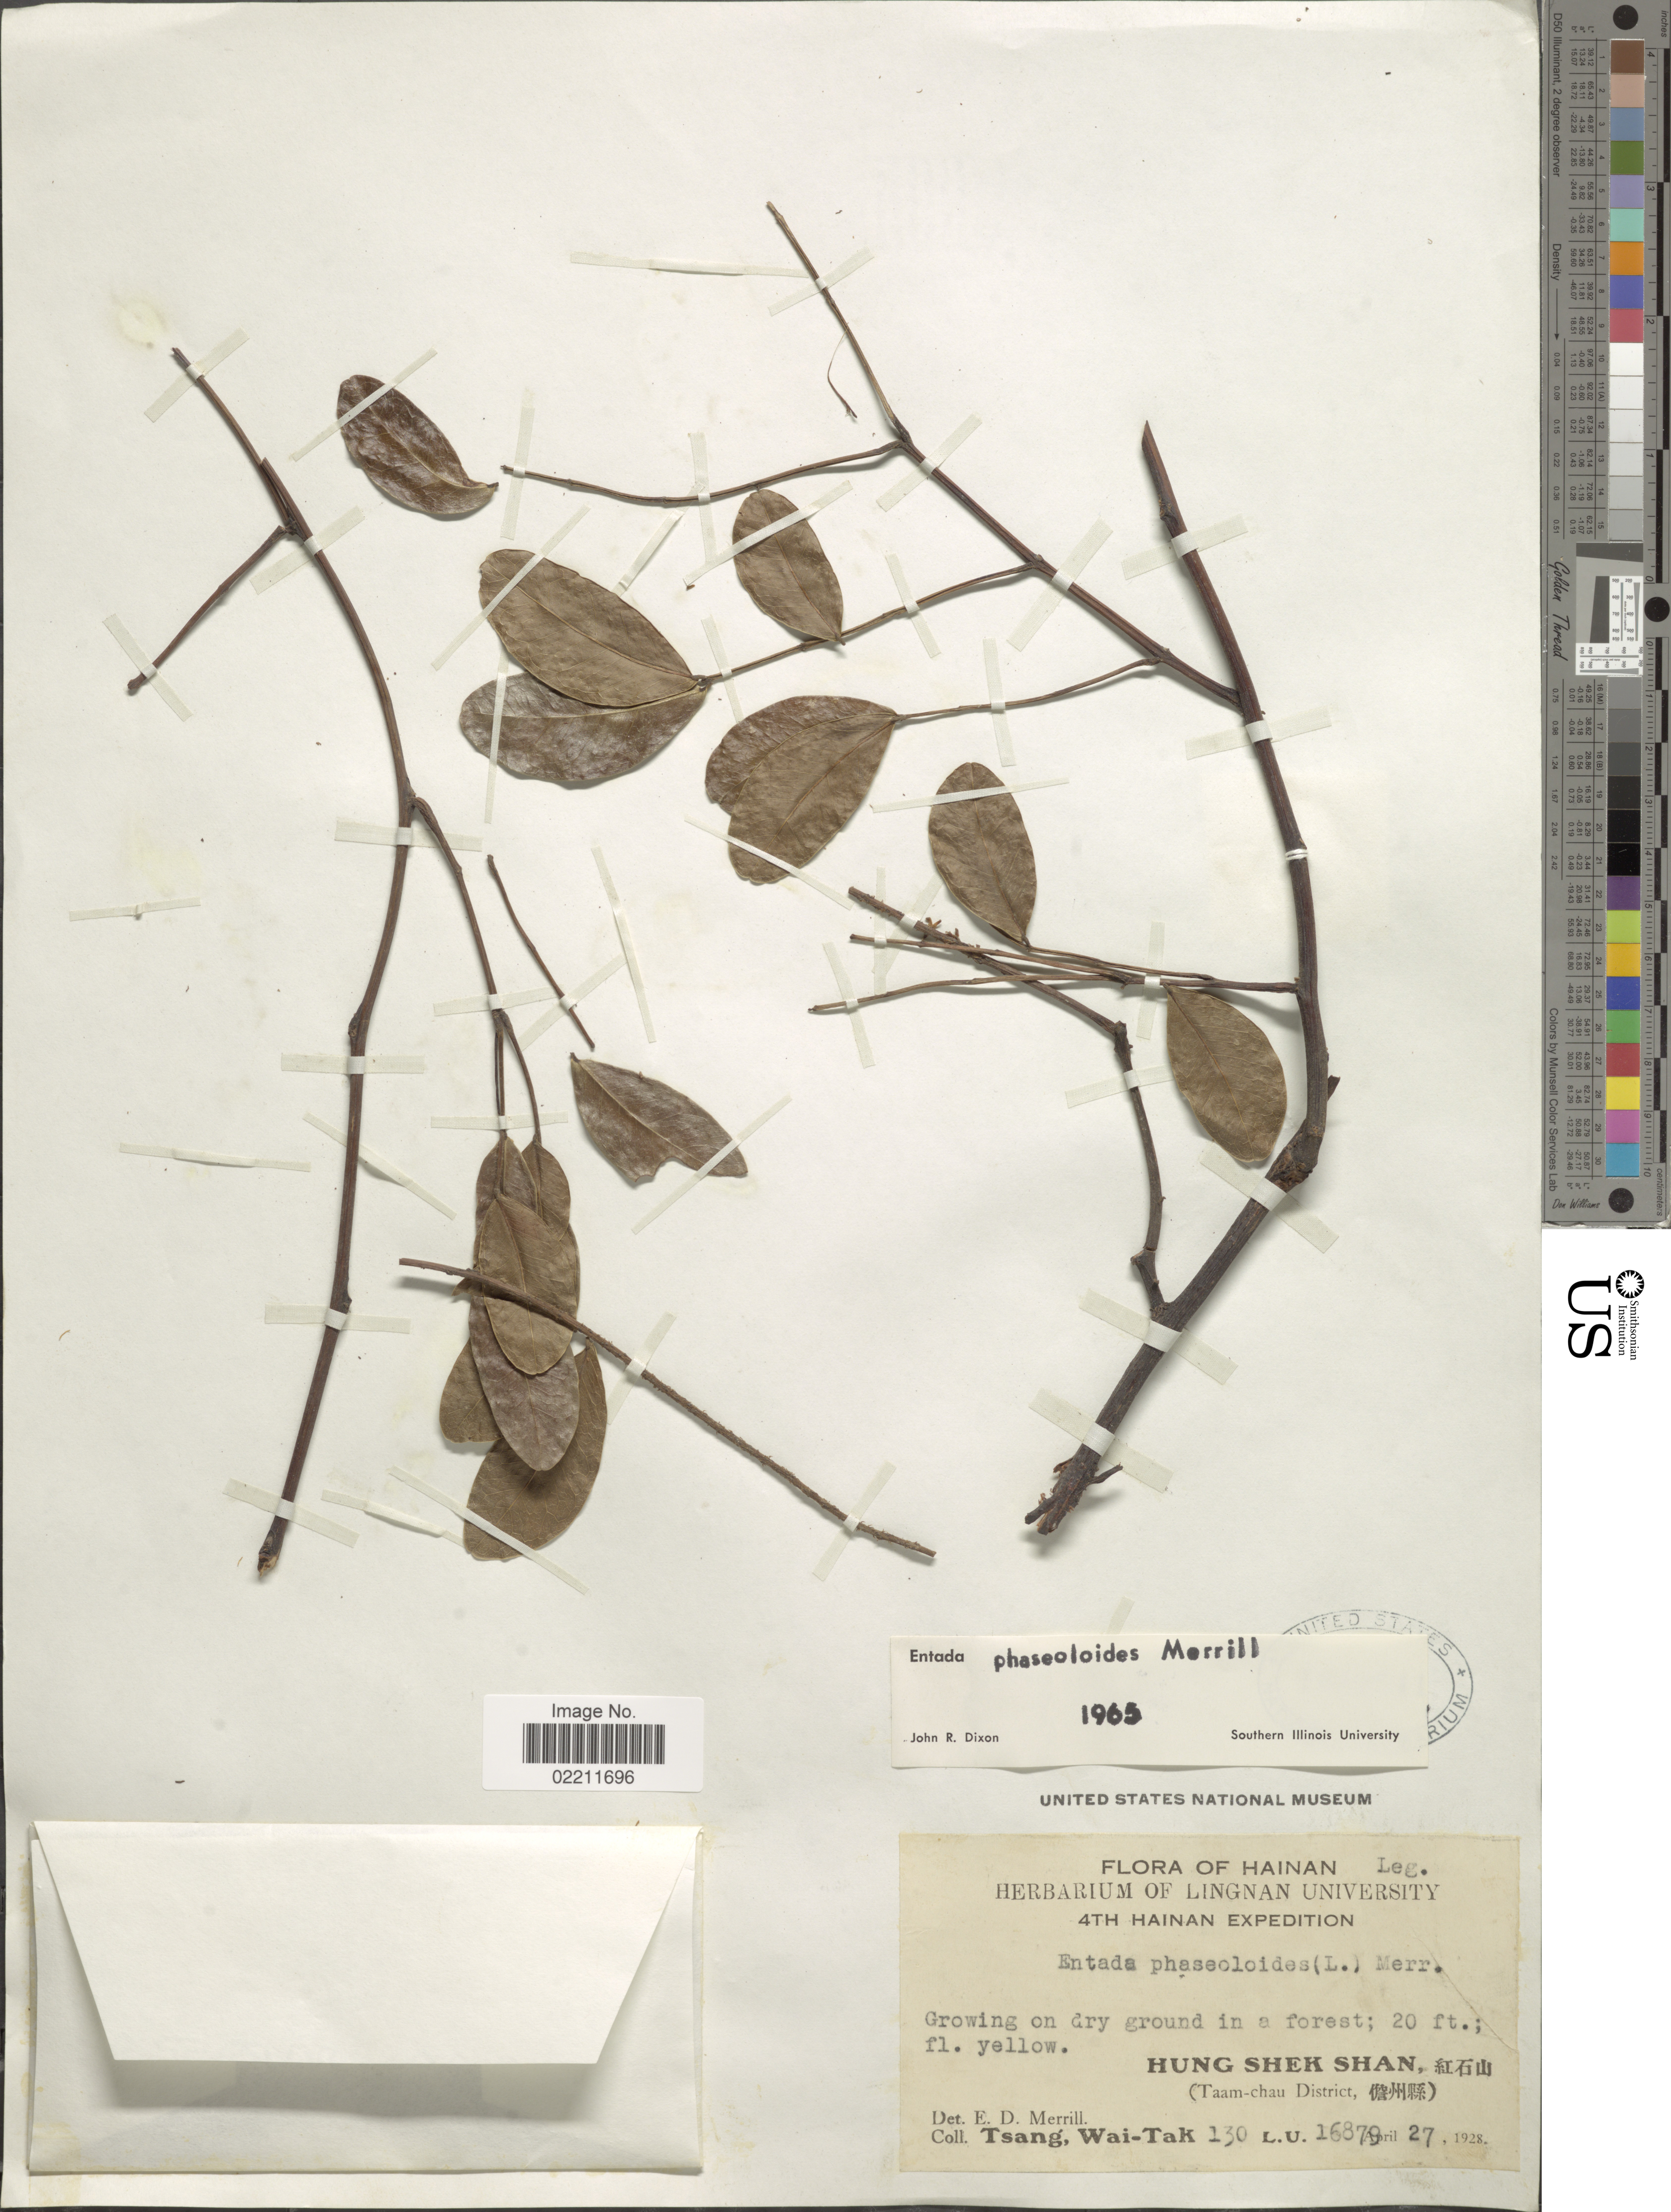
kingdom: Plantae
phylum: Tracheophyta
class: Magnoliopsida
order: Fabales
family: Fabaceae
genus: Entada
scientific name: Entada rheedei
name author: Spreng.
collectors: W. T. Tsang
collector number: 130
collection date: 1928-04-27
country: China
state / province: Hainan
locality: Hainan,Hung Shek Shan, (Taam-chau District.